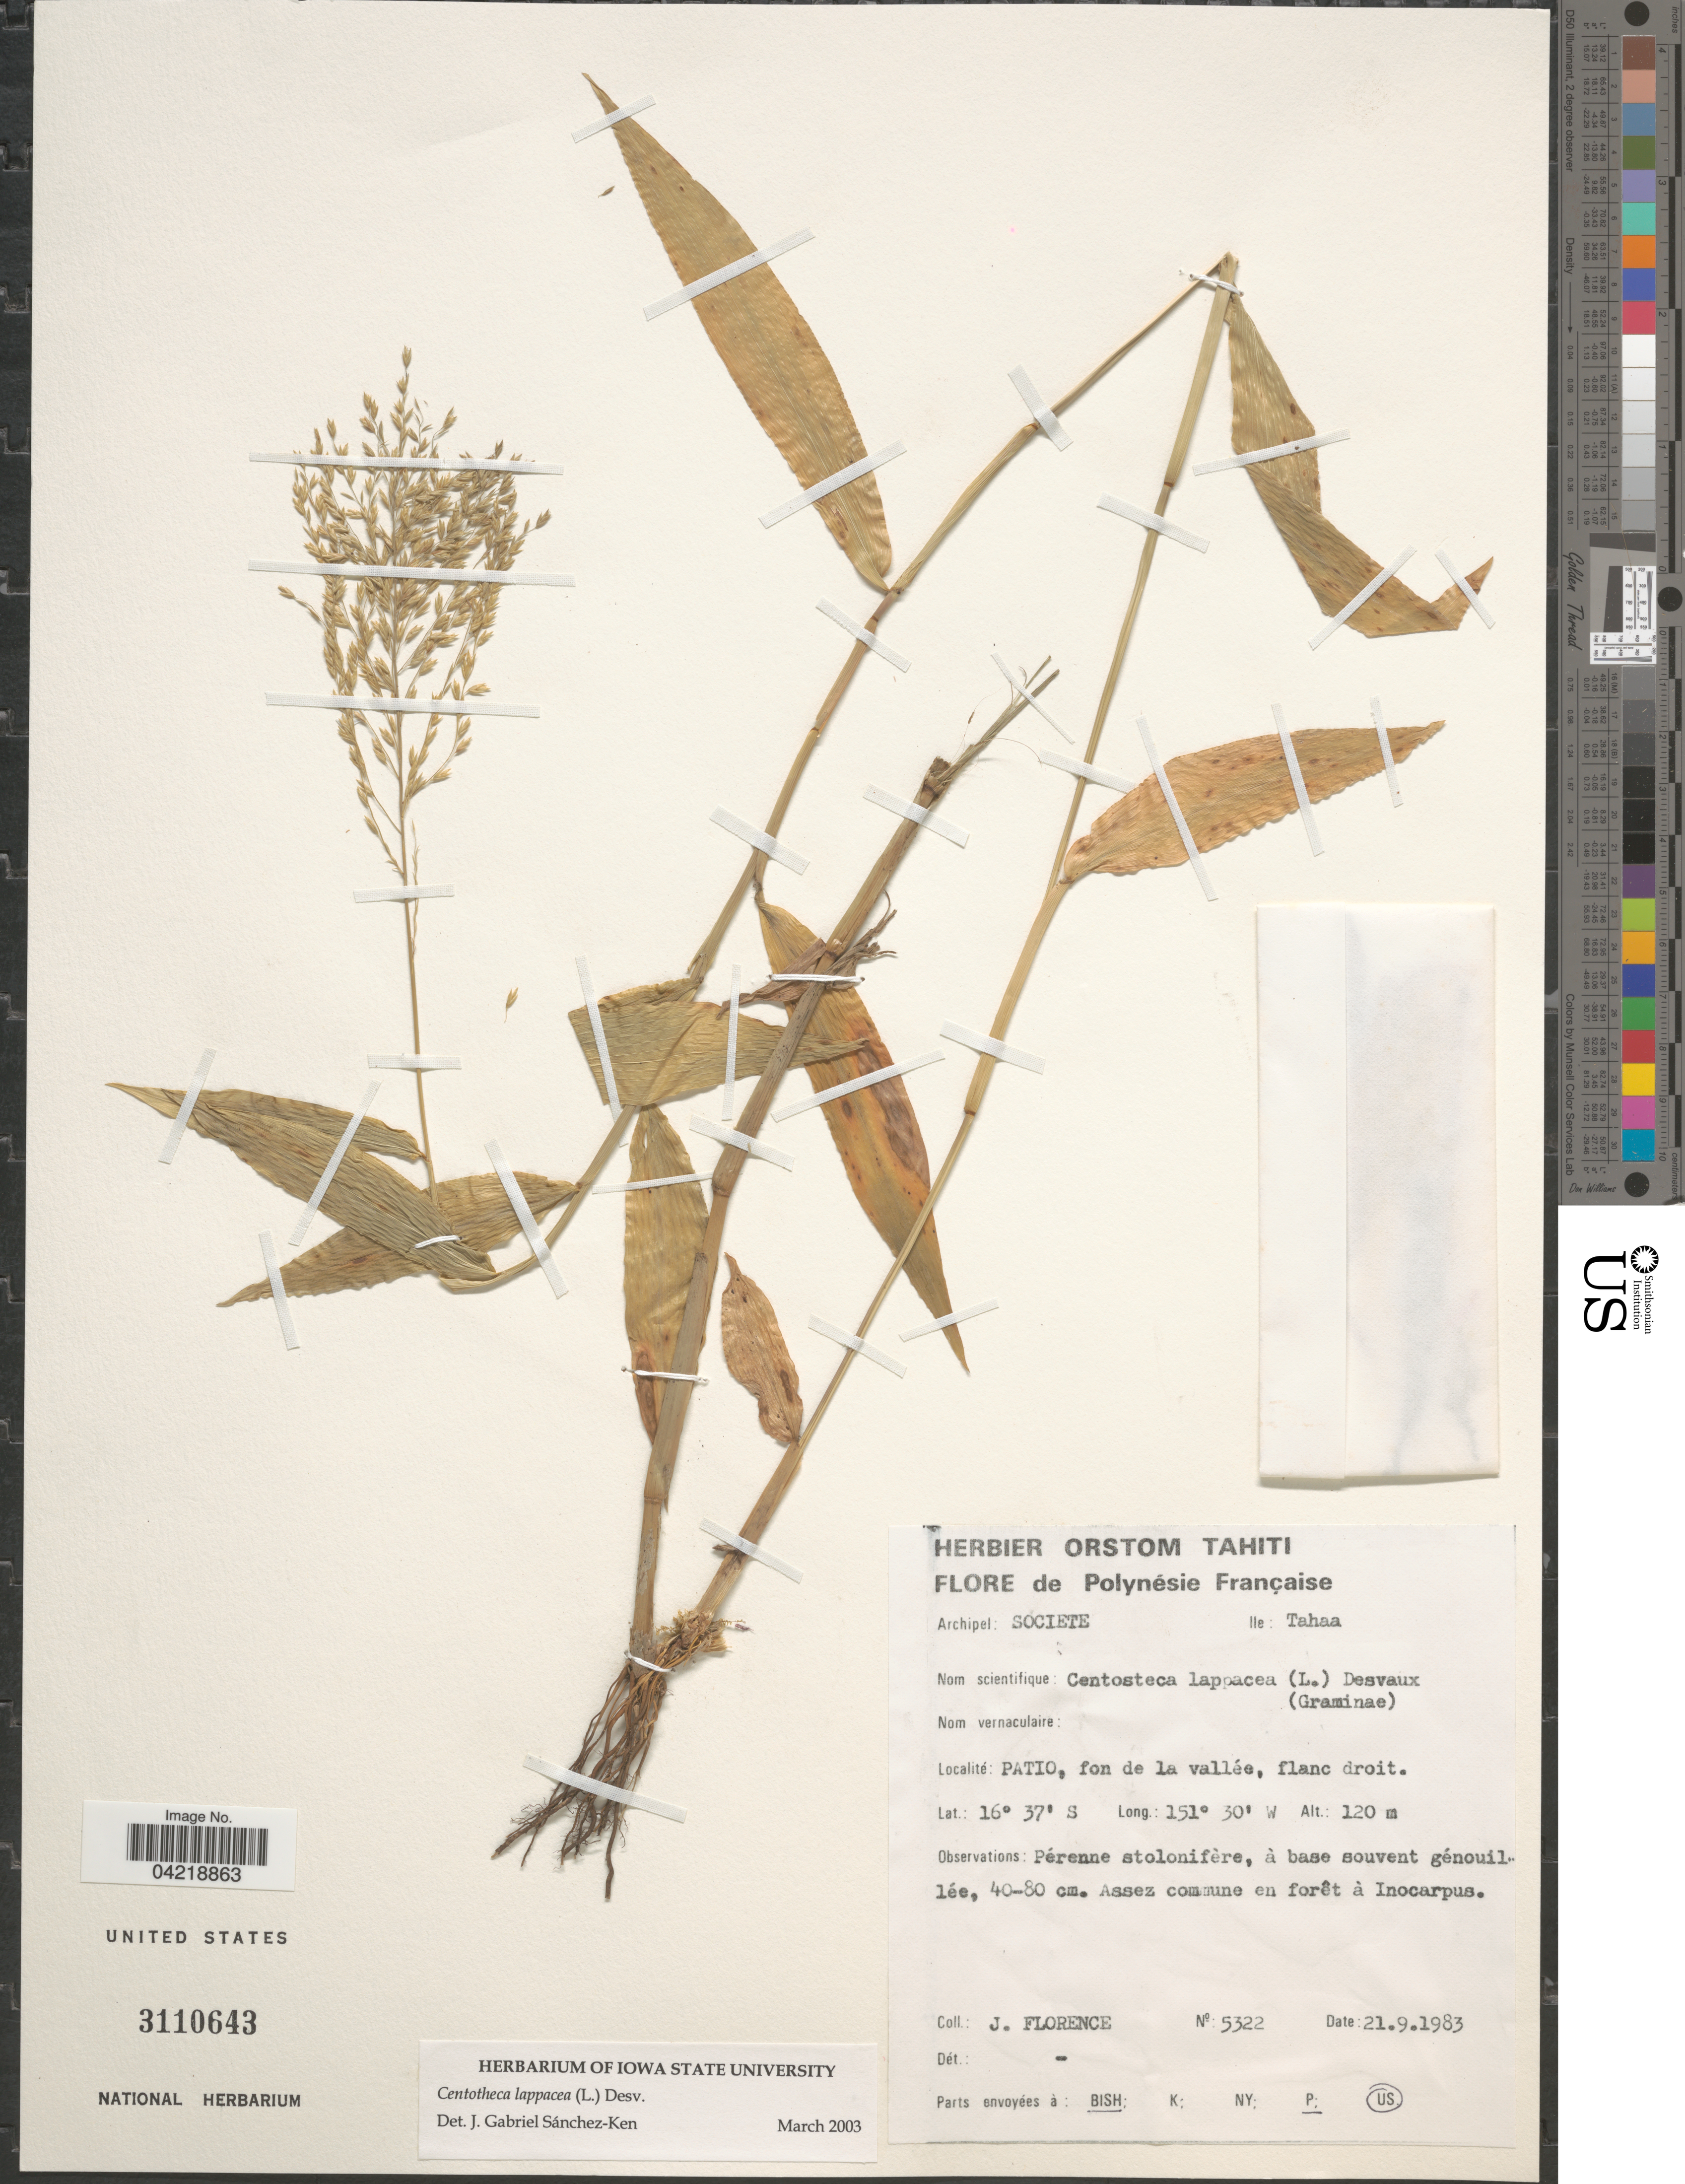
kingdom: Plantae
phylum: Tracheophyta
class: Liliopsida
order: Poales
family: Poaceae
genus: Centotheca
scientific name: Centotheca lappacea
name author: (L.) Desv.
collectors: J. Florence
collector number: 5322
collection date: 1983-09-21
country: French Polynesia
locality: Polynésie Française. Archipel: Societe. Ile: Tahaa. Patio, fon de la vallée, flanc droit.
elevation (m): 120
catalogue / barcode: US 3110643